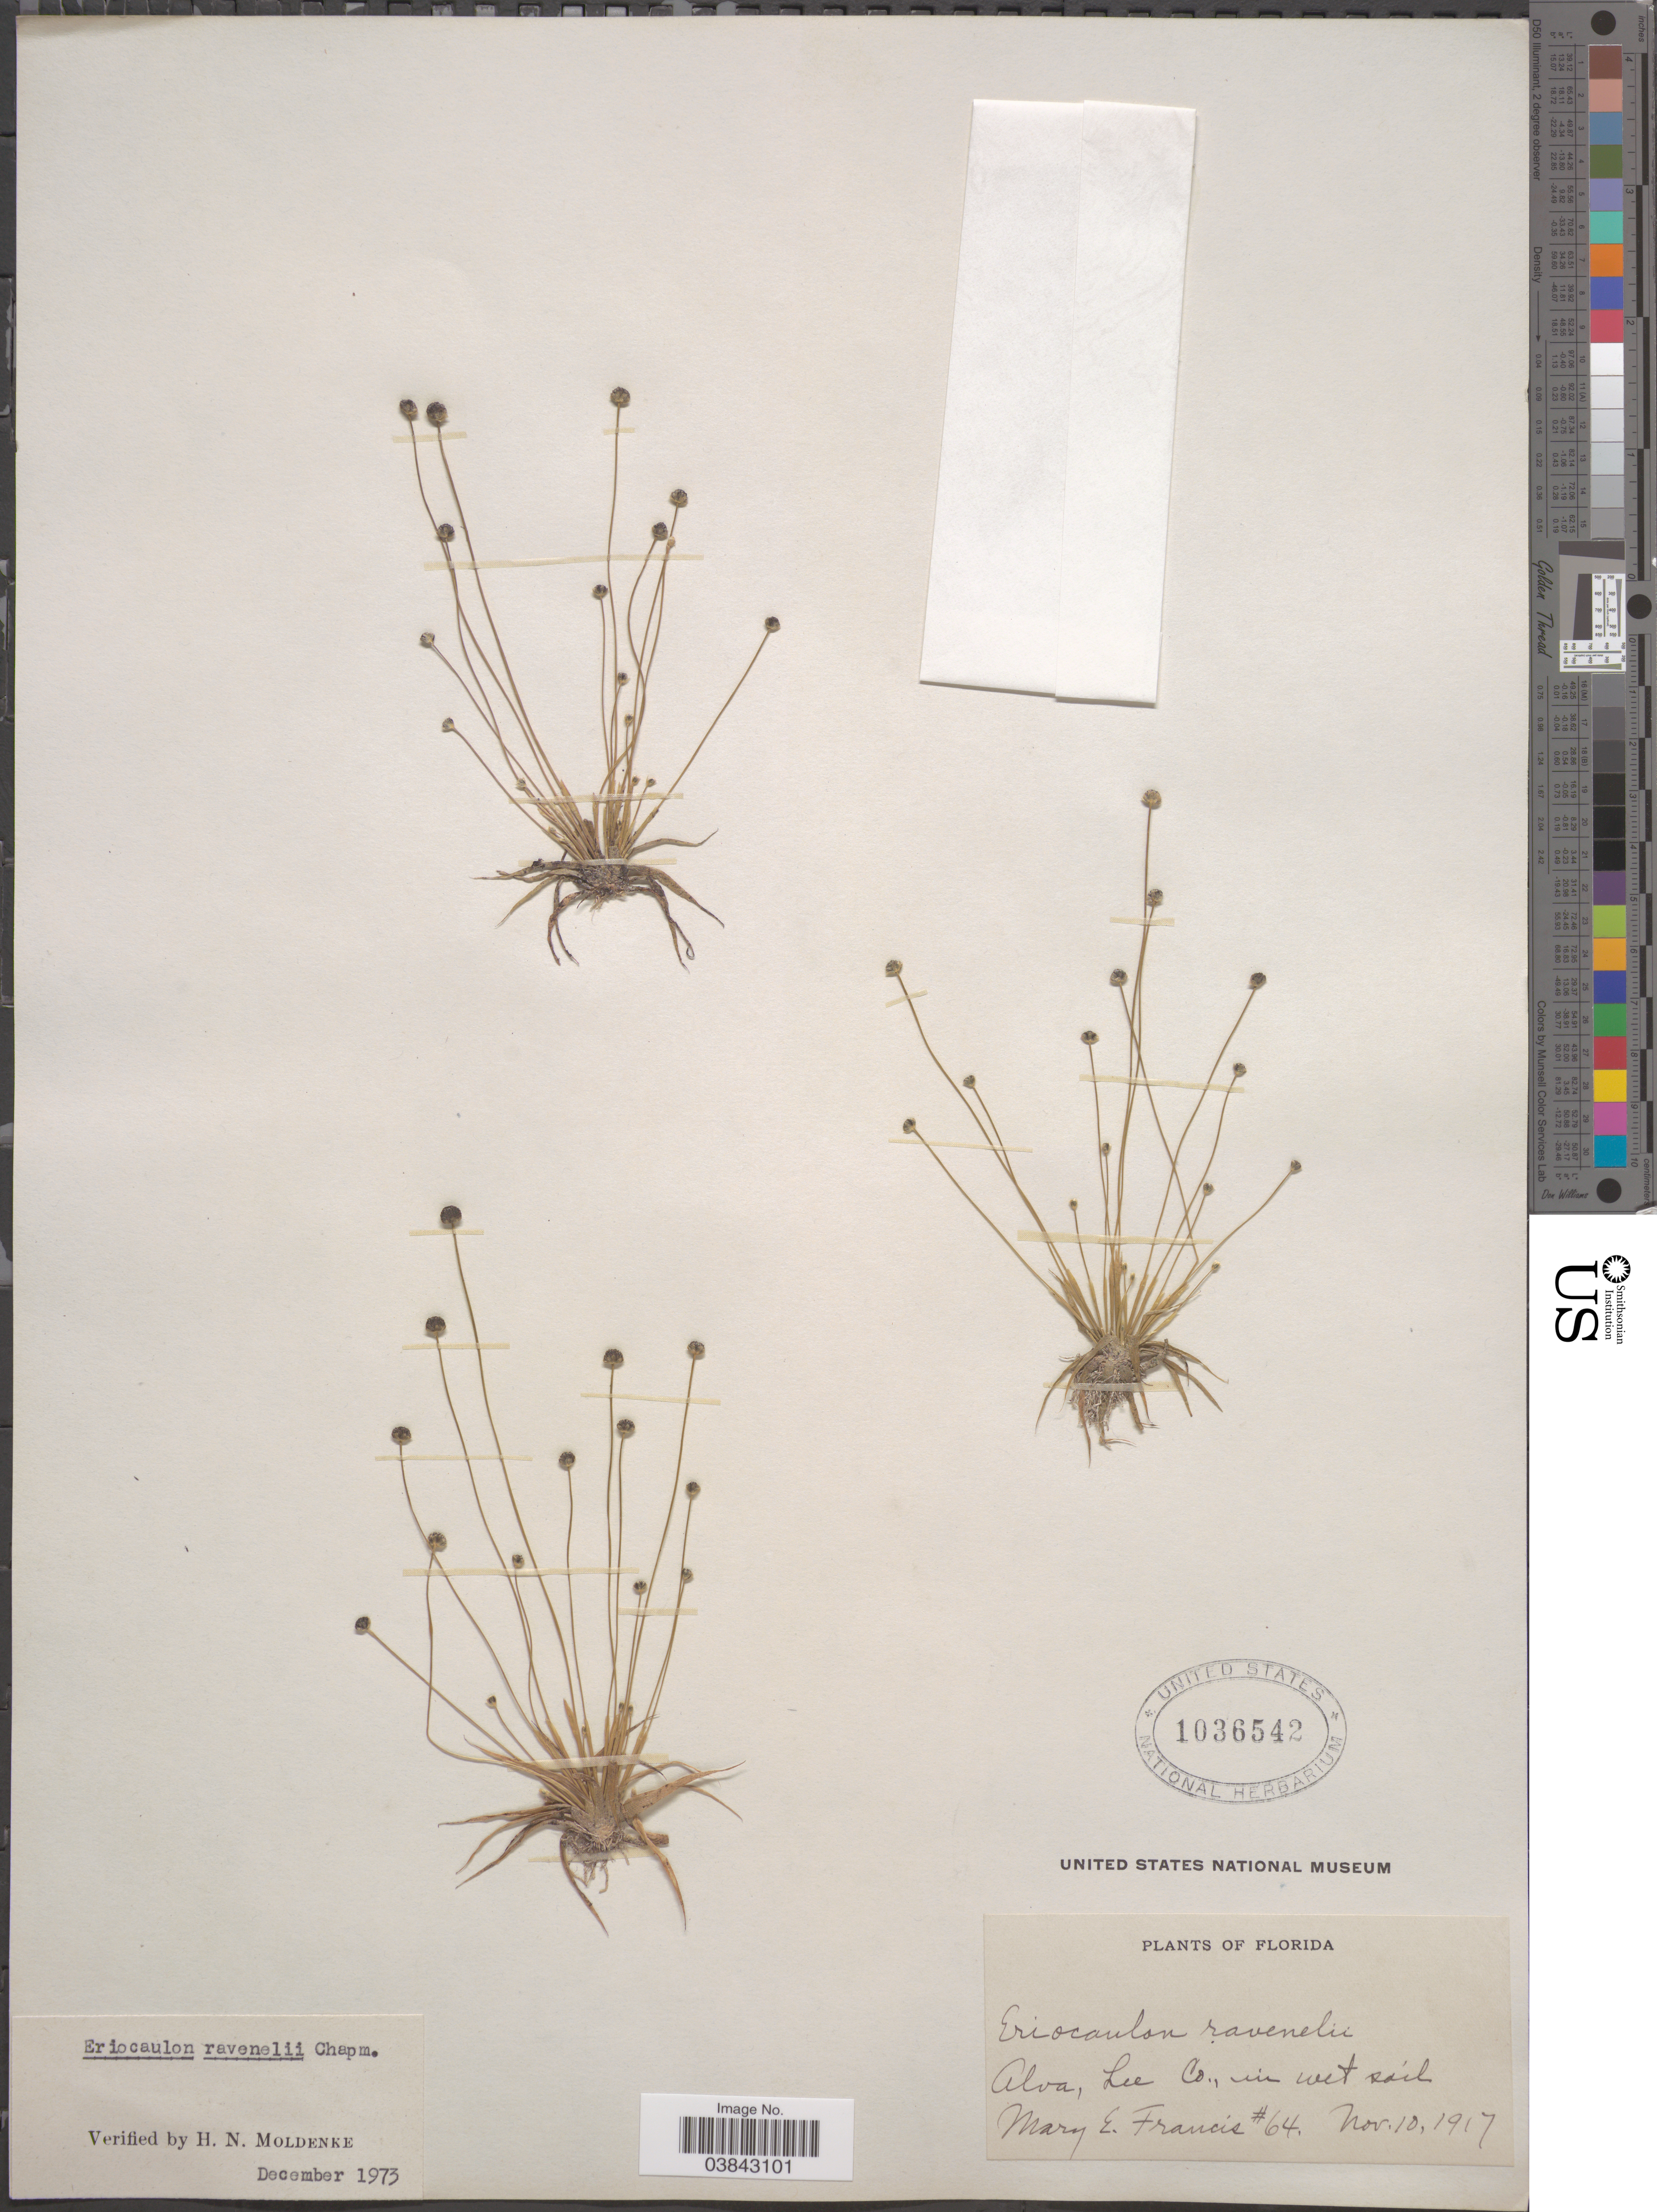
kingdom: Plantae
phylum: Tracheophyta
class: Liliopsida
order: Poales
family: Eriocaulaceae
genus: Eriocaulon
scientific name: Eriocaulon ravenelii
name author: Chapm.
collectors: M. E. Francis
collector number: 64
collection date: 1917-11-10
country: United States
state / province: Florida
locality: Alva, Lee Co.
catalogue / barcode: US 1036542